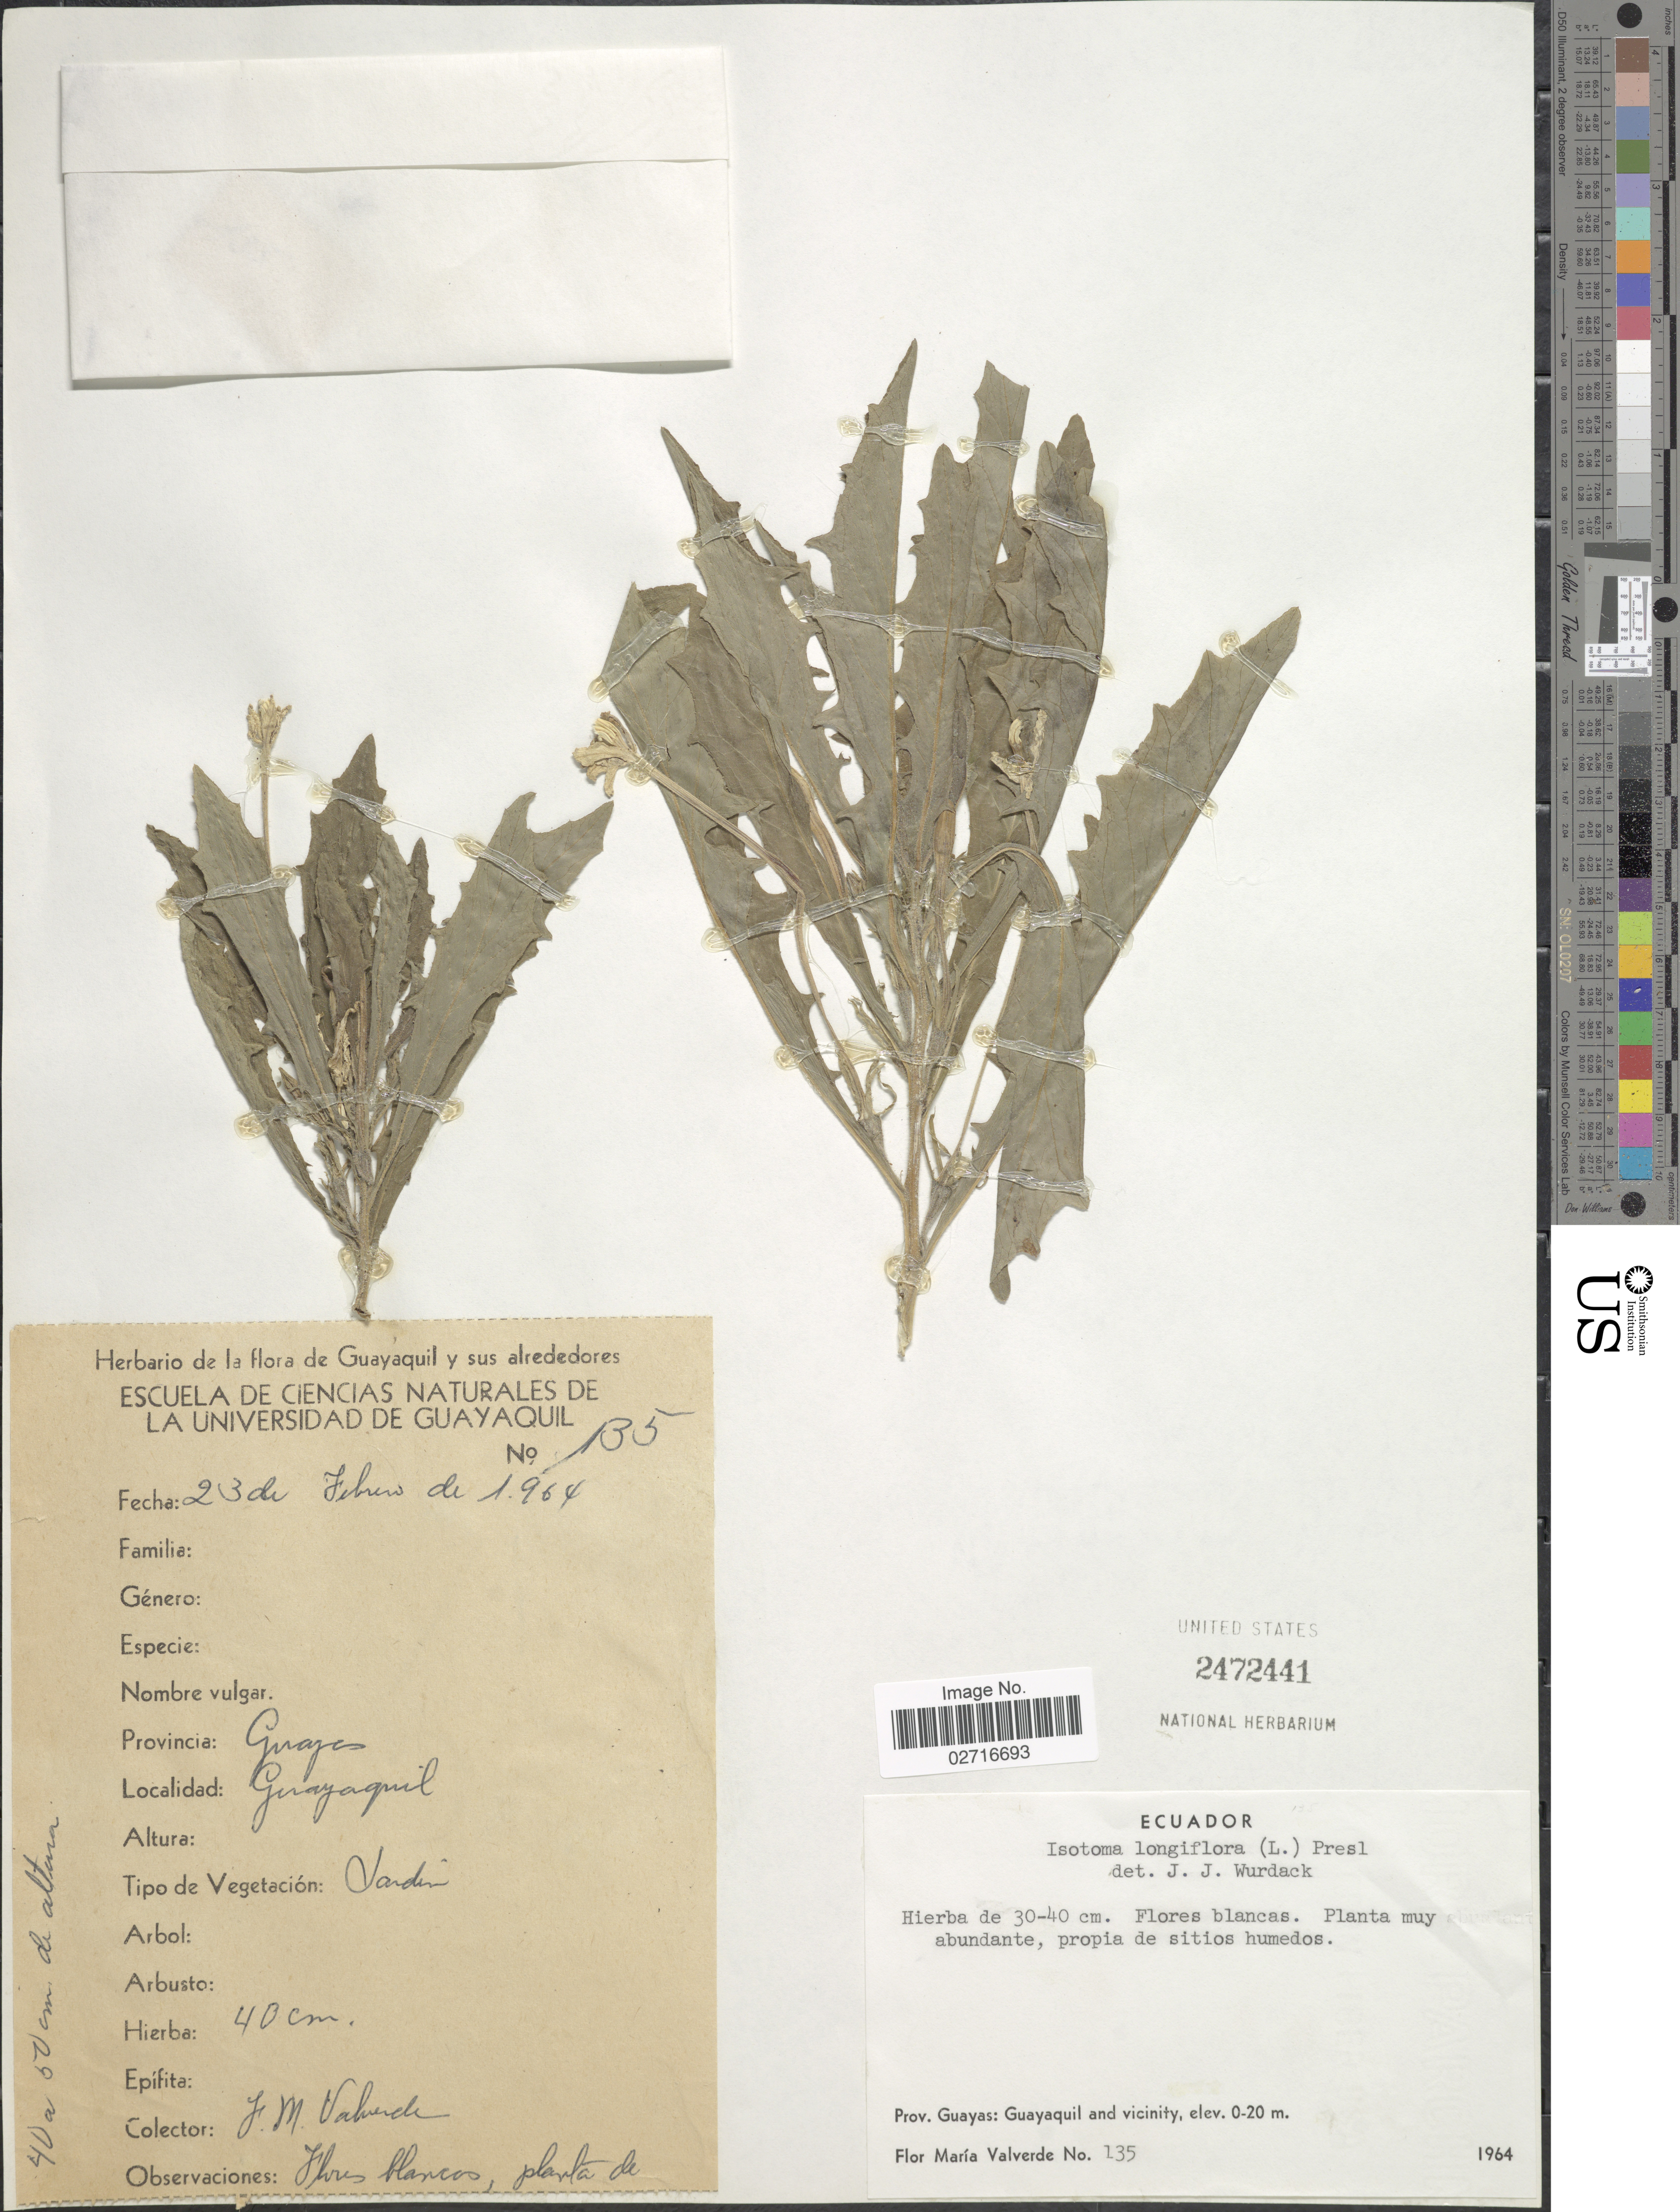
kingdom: Plantae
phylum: Tracheophyta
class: Magnoliopsida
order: Asterales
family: Campanulaceae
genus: Hippobroma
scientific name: Hippobroma longiflora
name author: (L.) G. Don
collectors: F. M. Valverde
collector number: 135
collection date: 1964-02-23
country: Ecuador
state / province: Guayas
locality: Guayaquil and vicinity, Jardin.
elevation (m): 0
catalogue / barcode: US 2472441